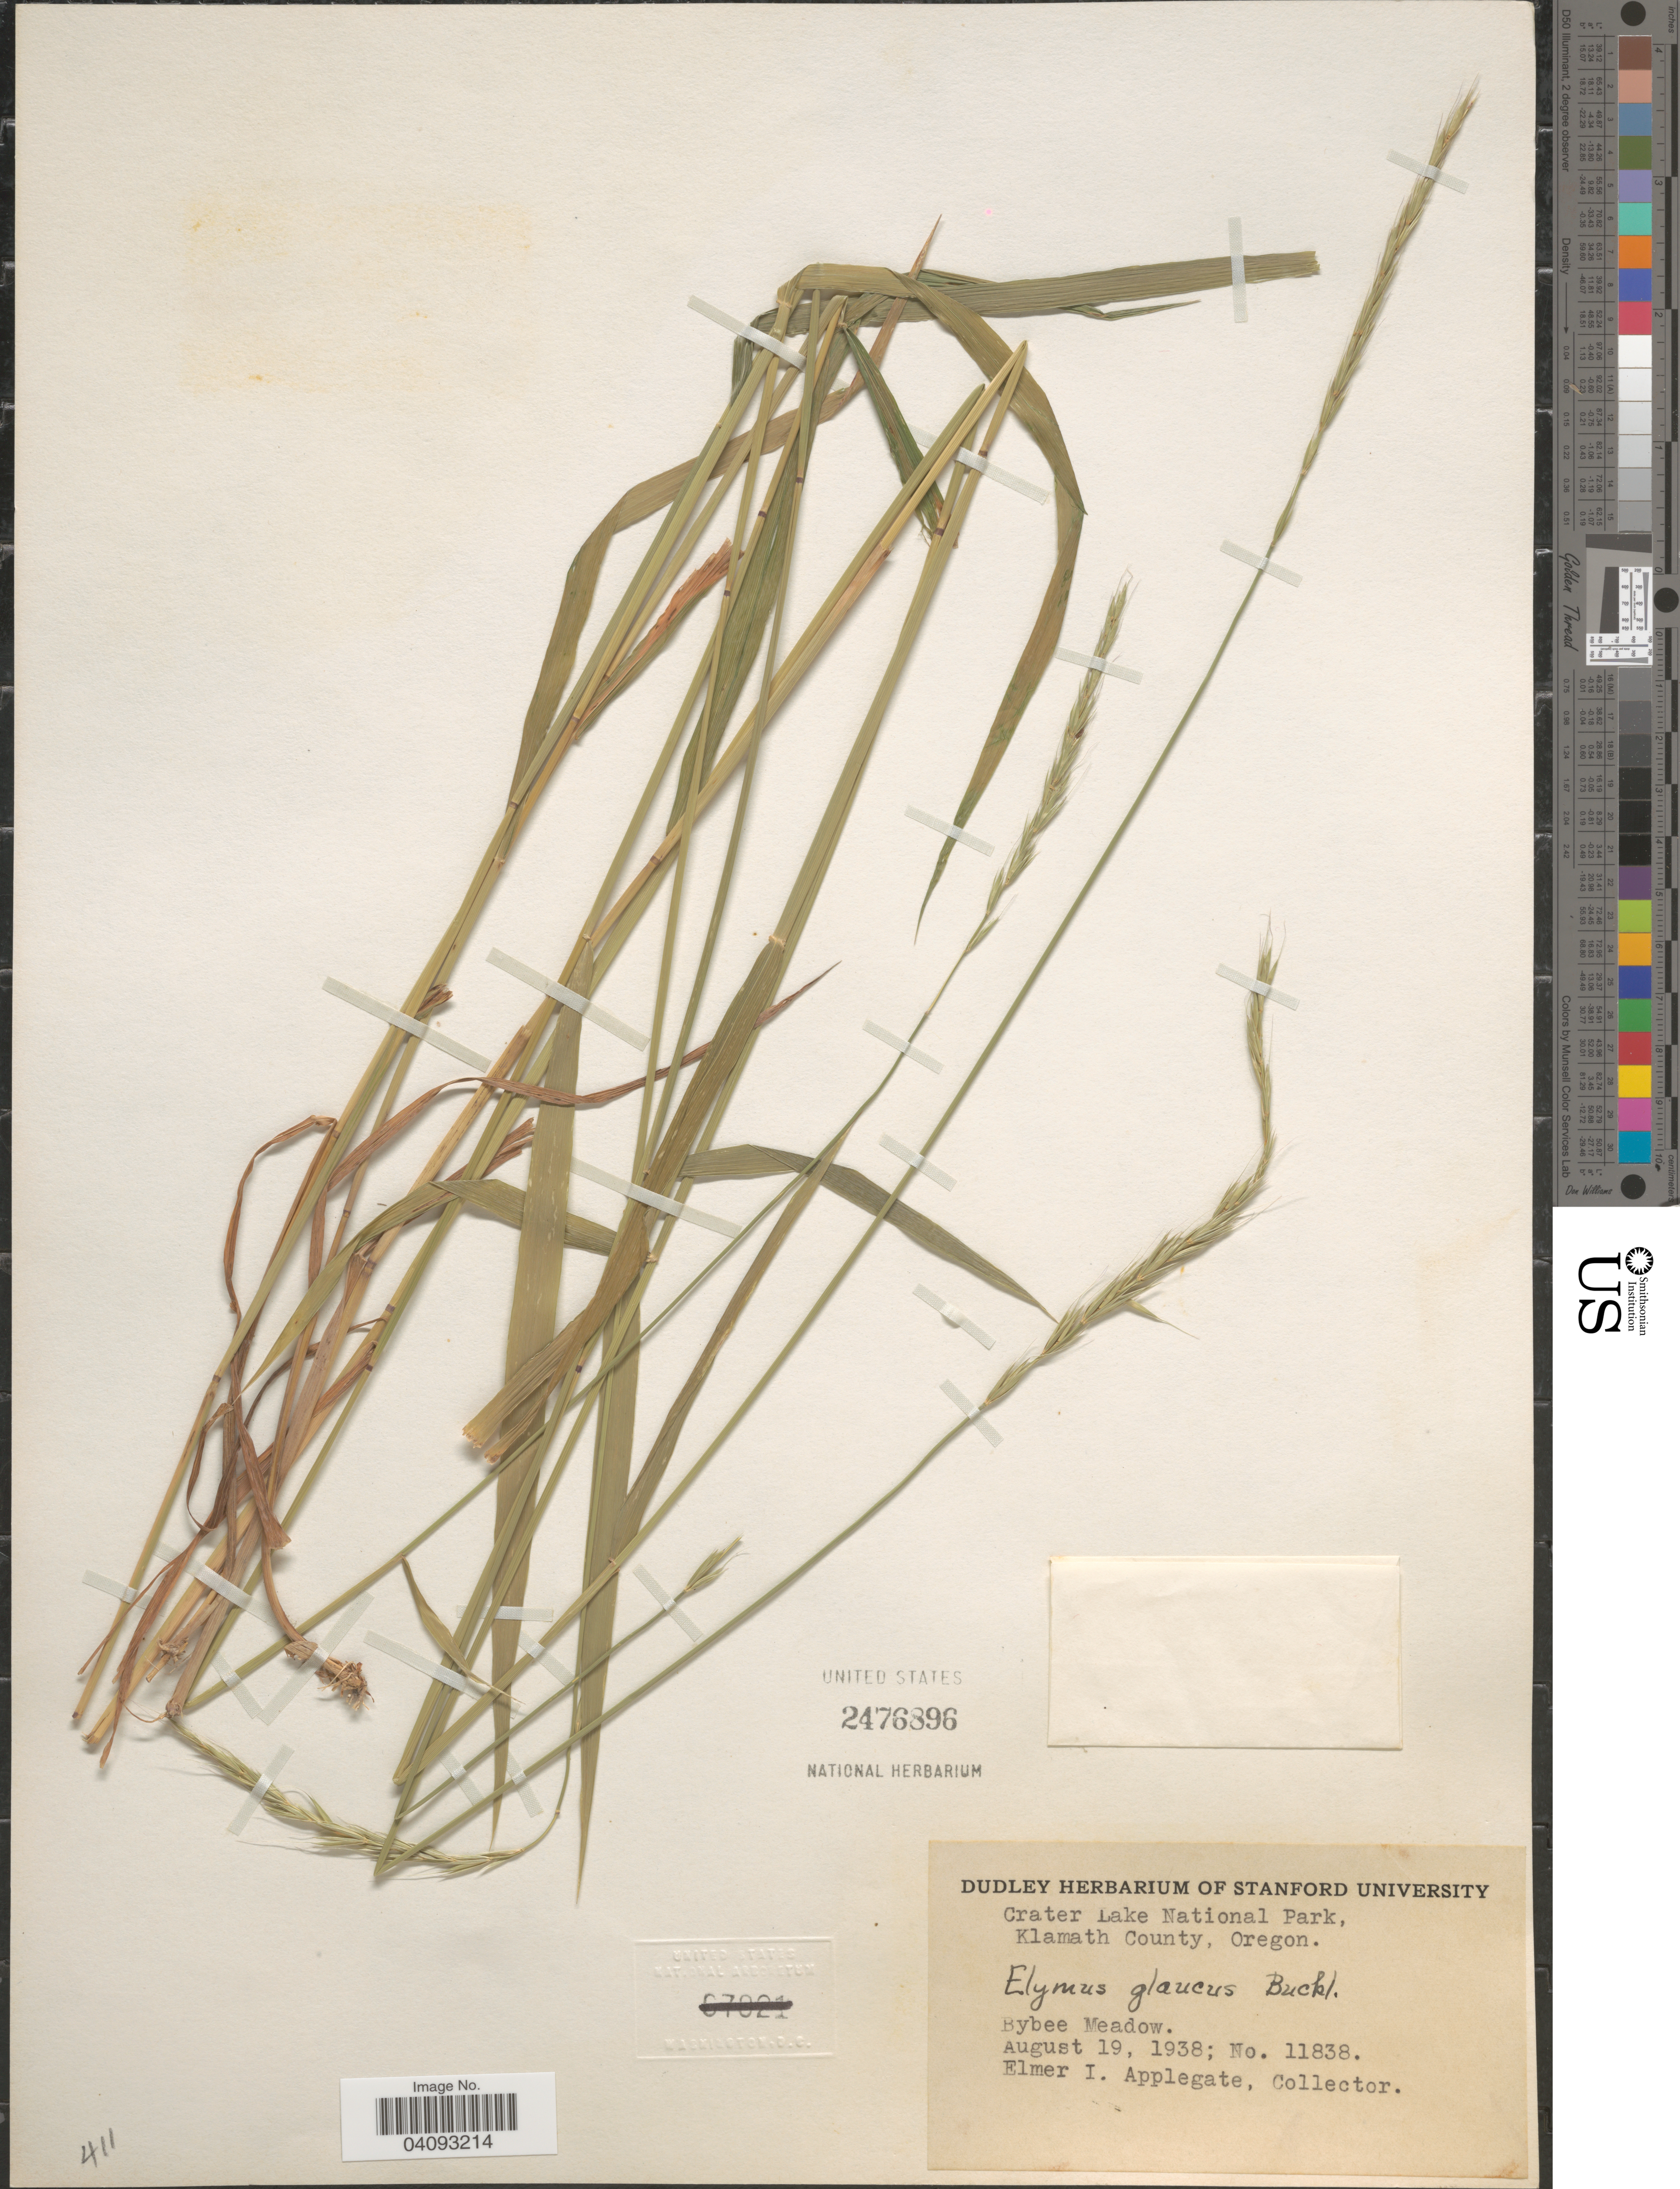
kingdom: Plantae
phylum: Tracheophyta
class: Liliopsida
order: Poales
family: Poaceae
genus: Elymus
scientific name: Elymus glaucus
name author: Buckley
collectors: E. I. Applegate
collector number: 11838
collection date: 1938-08-19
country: United States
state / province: Oregon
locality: Crater Lake National Park, Klamath County. Bybee Meadow.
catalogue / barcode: US 2476896